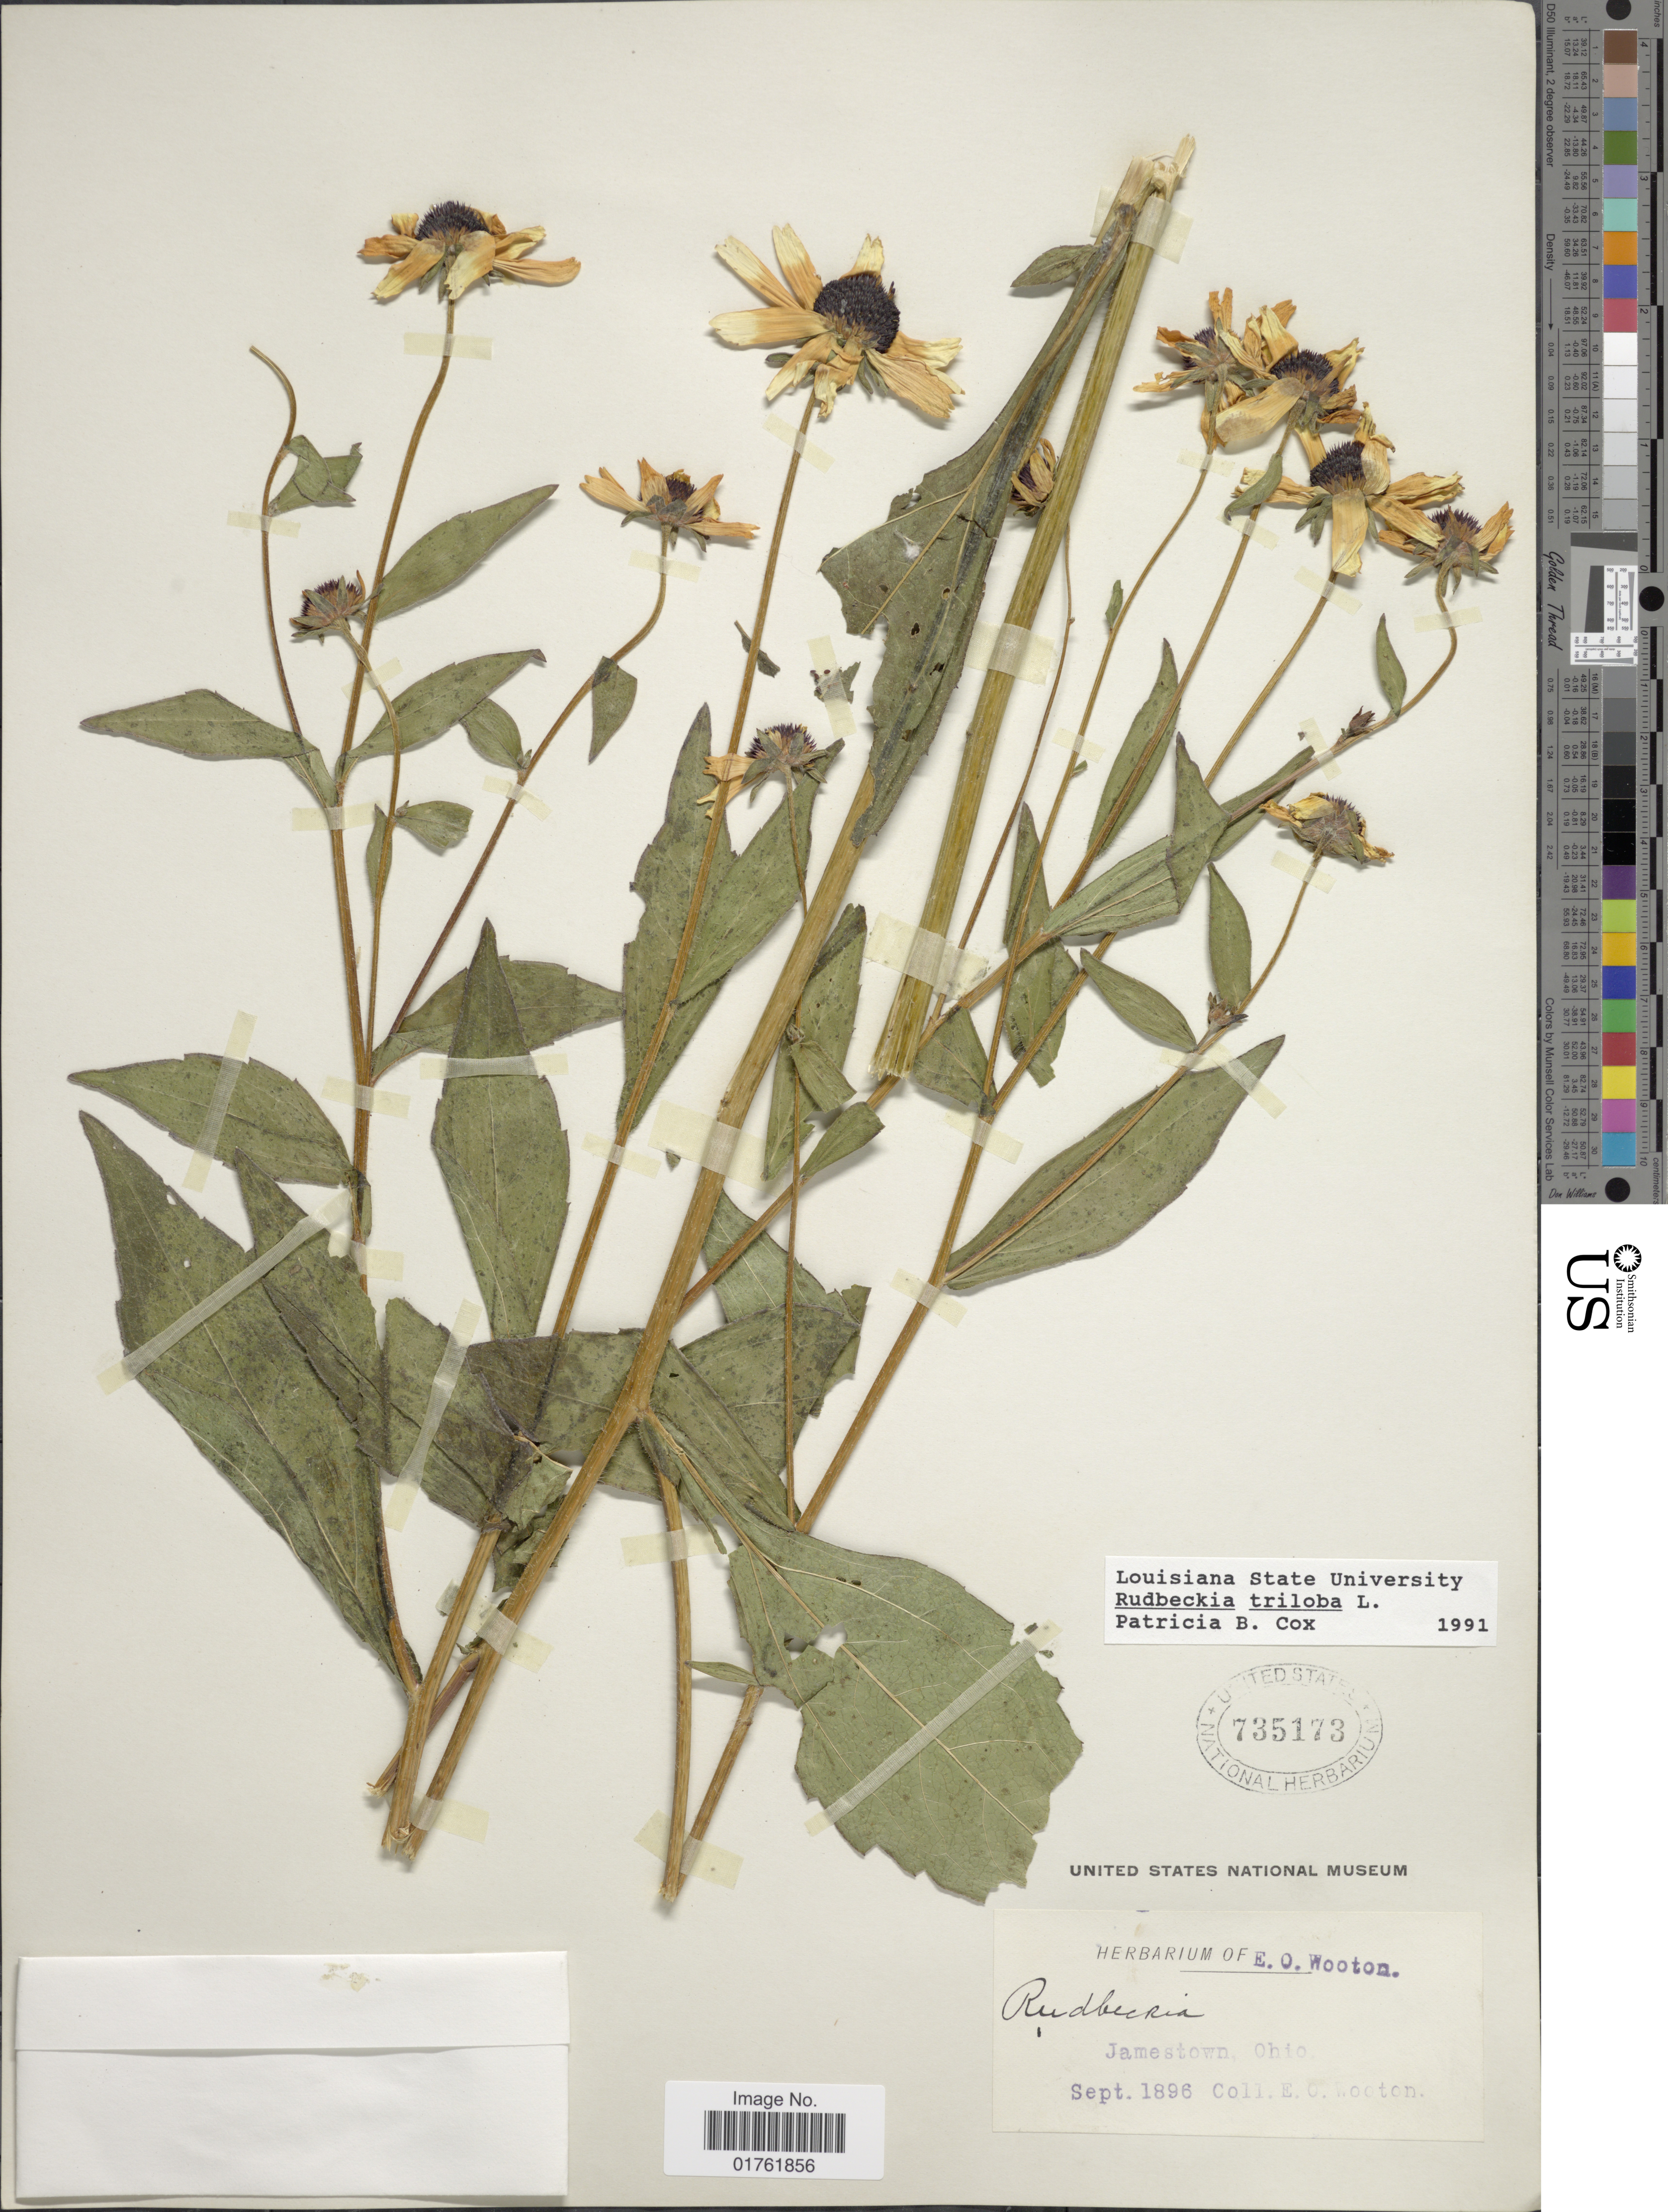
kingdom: Plantae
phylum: Tracheophyta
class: Magnoliopsida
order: Asterales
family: Asteraceae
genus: Rudbeckia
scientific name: Rudbeckia triloba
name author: L.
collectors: E. O. Wooton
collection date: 1896-09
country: United States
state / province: Ohio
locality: Jamestown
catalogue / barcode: US 735173